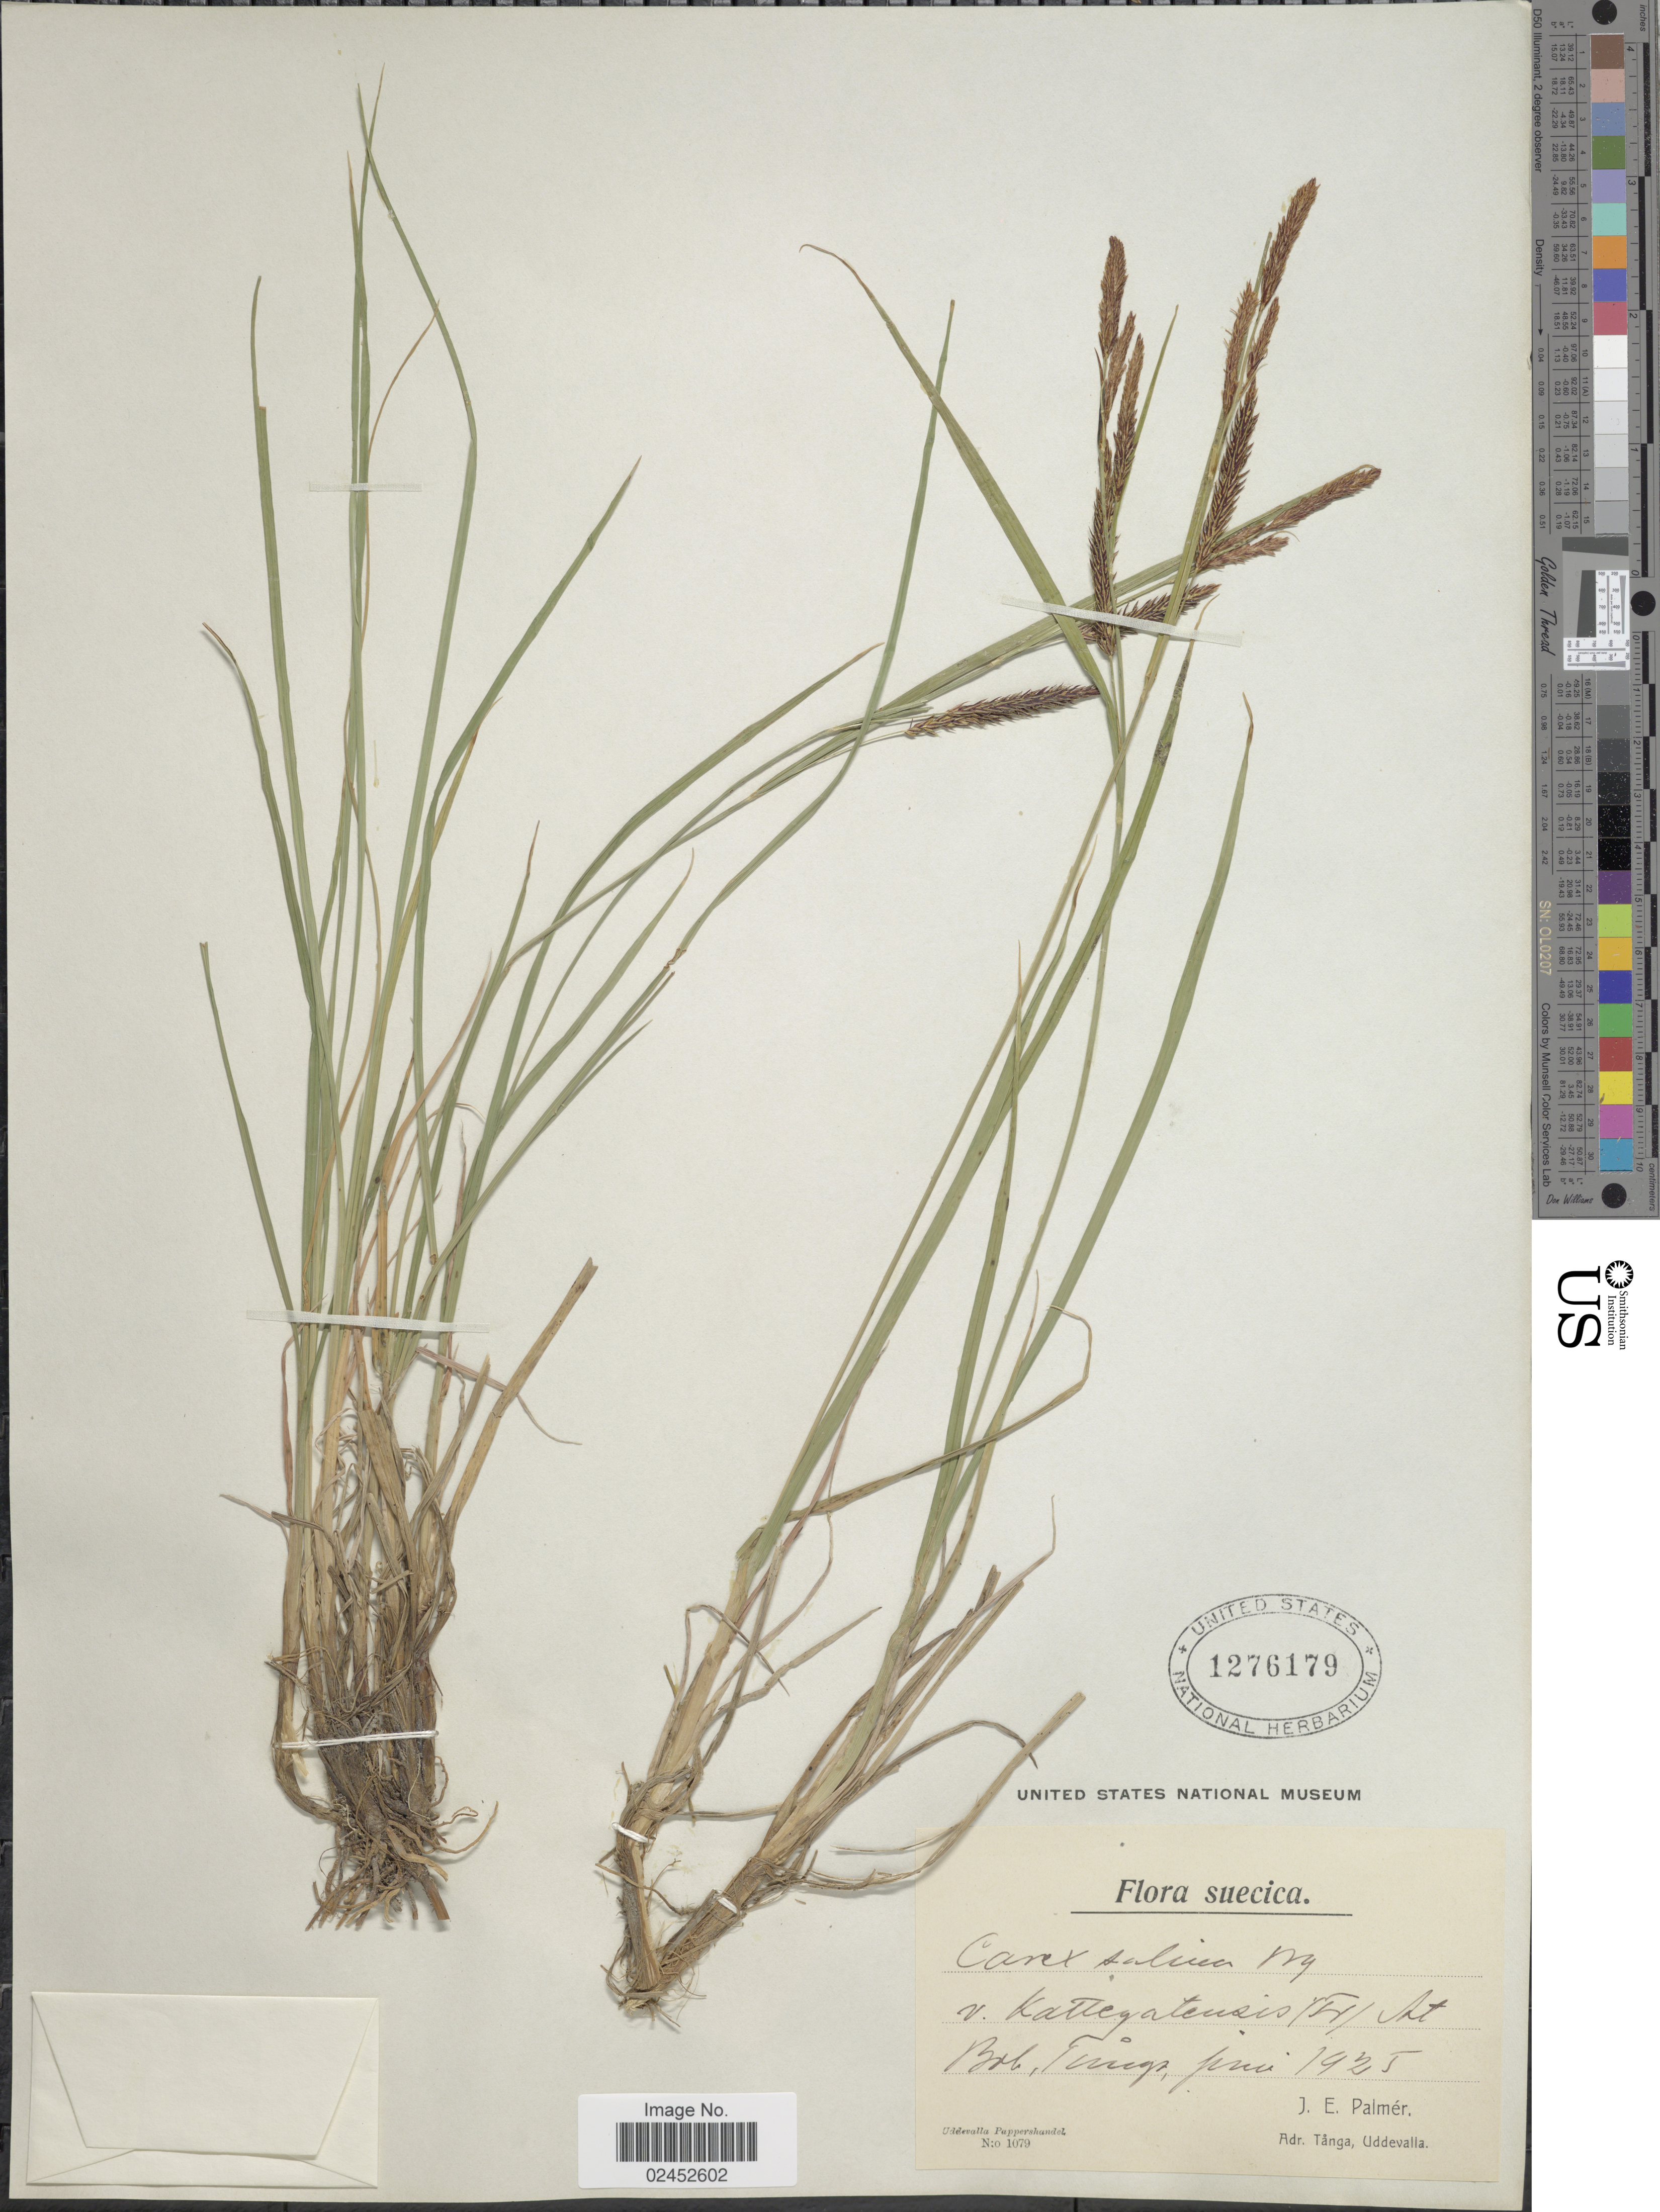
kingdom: Plantae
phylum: Tracheophyta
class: Liliopsida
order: Poales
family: Cyperaceae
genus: Carex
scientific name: Carex salina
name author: Wahlenb.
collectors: J. E. Palmér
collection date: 1925-06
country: Sweden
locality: Suecica, Boh, Tånga.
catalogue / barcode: US 1276179